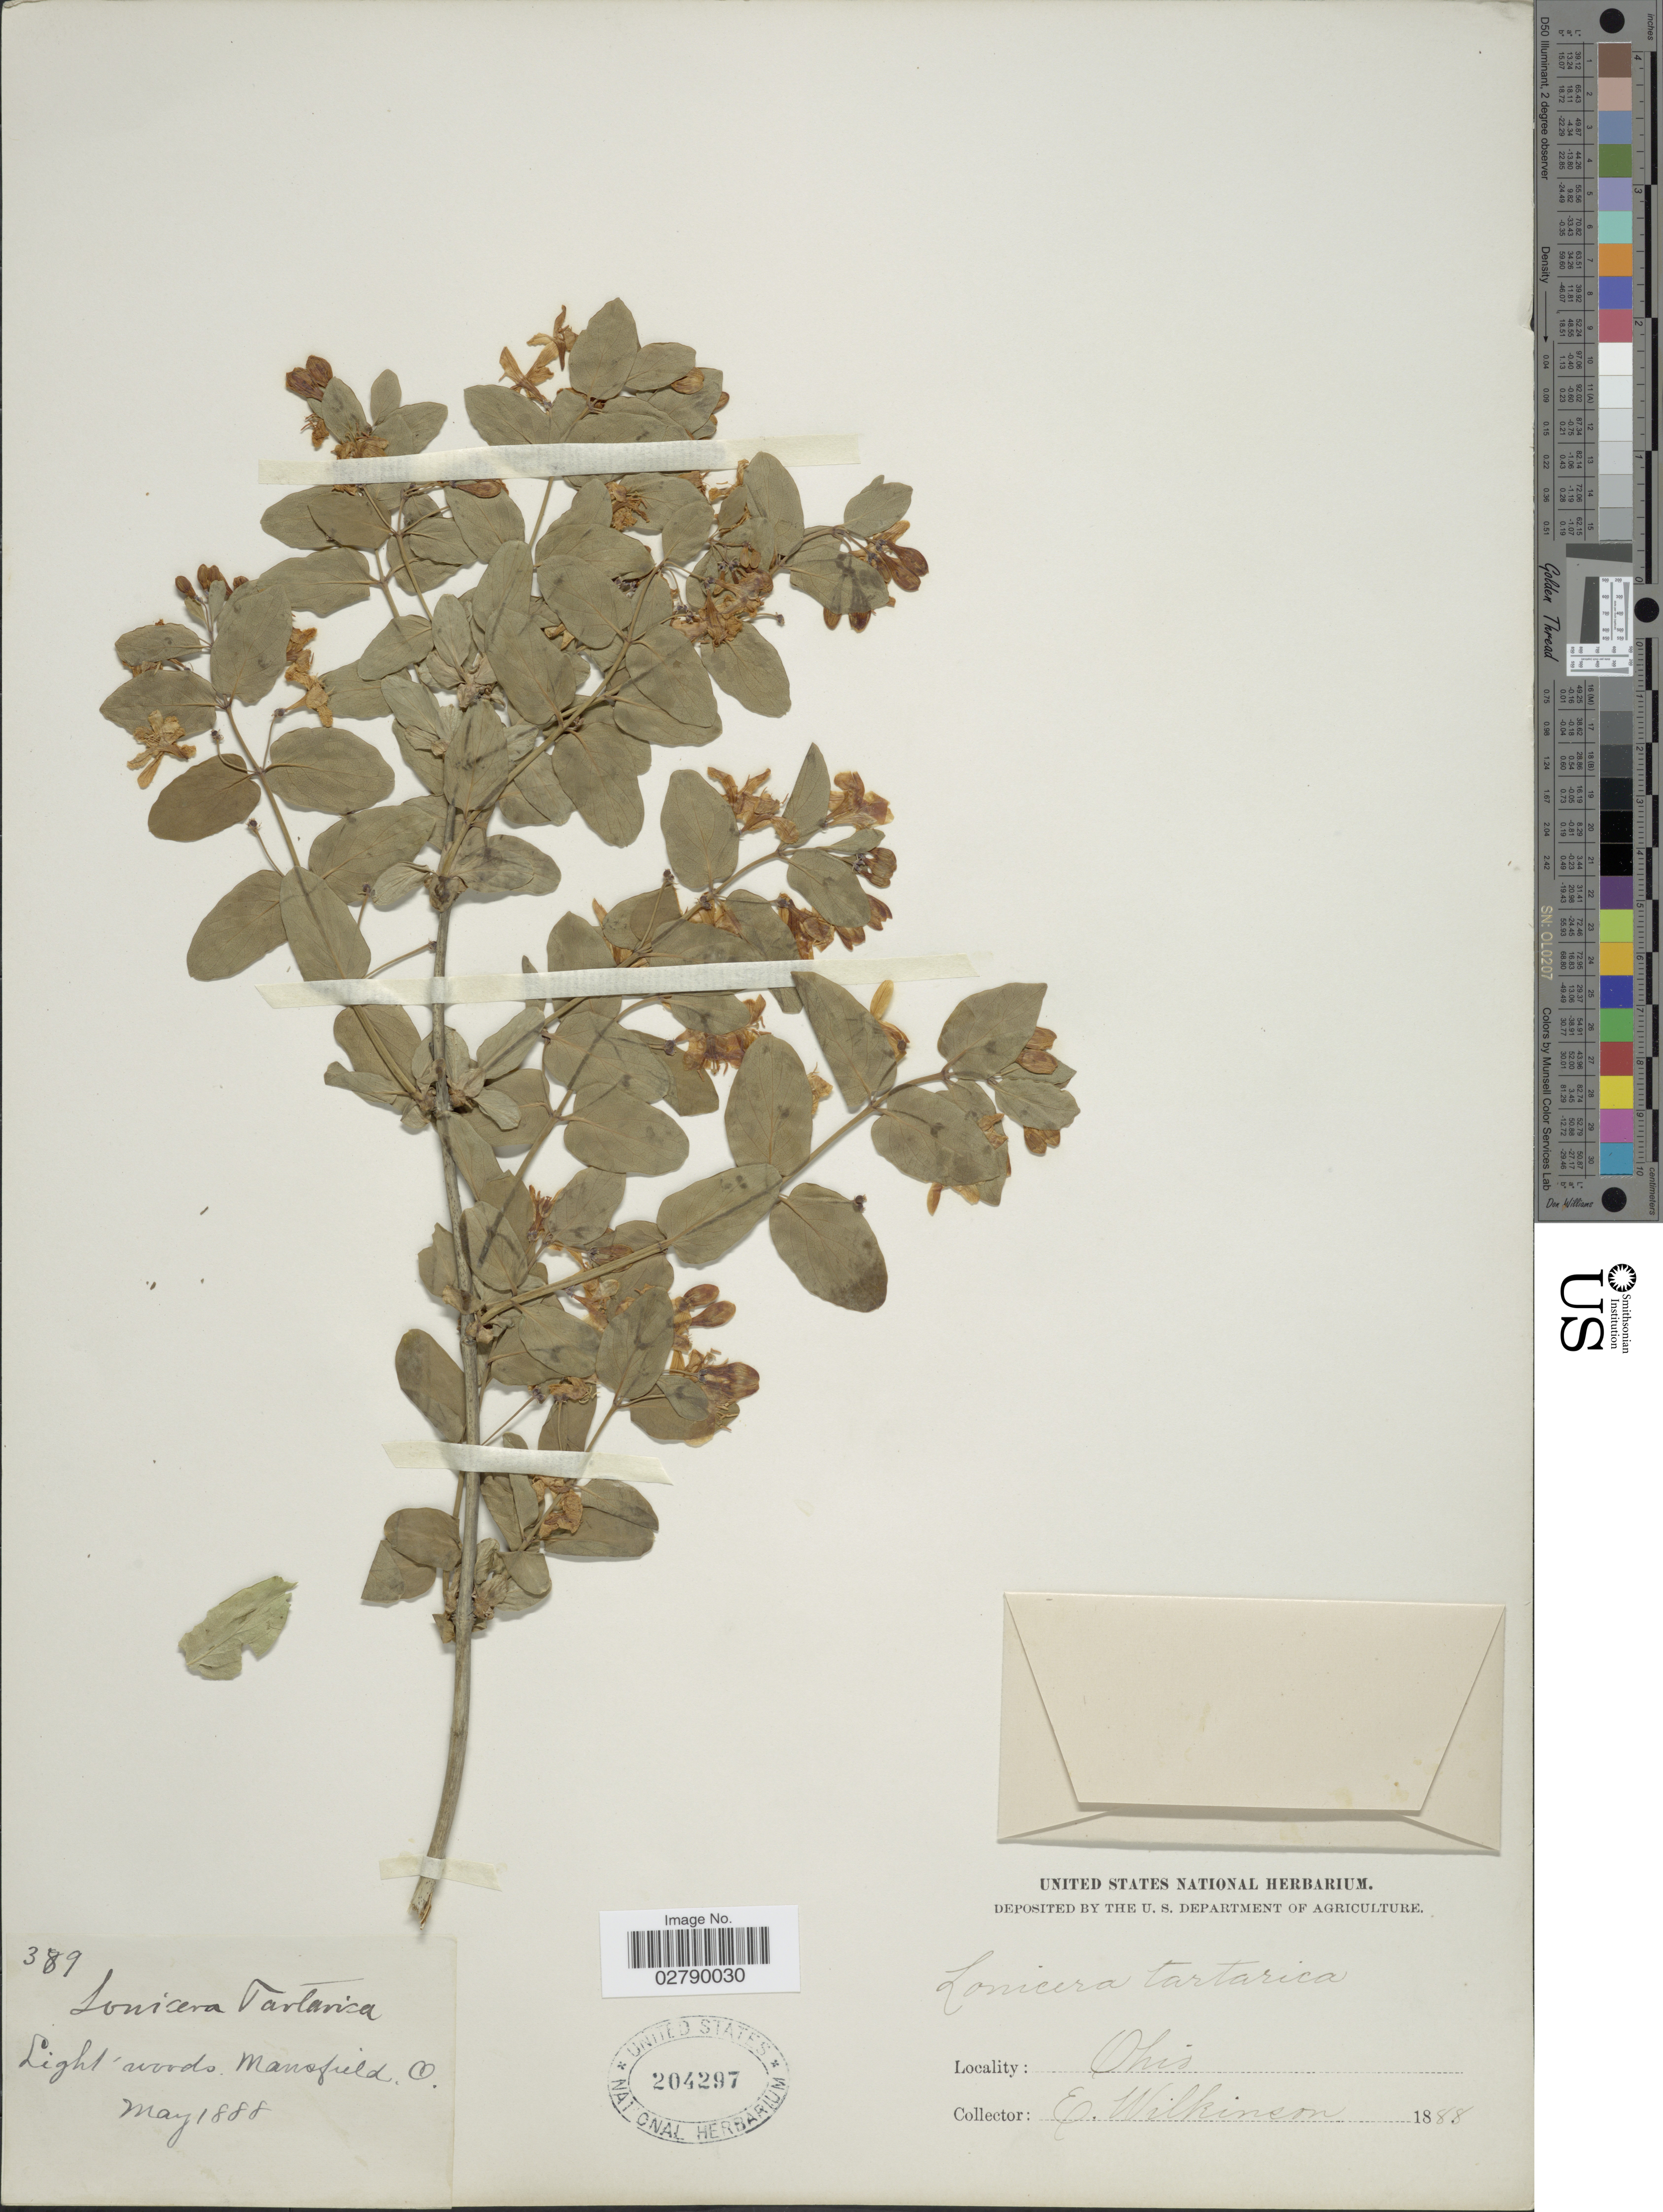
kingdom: Plantae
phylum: Tracheophyta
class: Magnoliopsida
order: Dipsacales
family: Caprifoliaceae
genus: Lonicera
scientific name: Lonicera tatarica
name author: L.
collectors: E. Wilkinson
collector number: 389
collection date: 1888-05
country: United States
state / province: Ohio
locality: Mansfield.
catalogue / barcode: US 204297